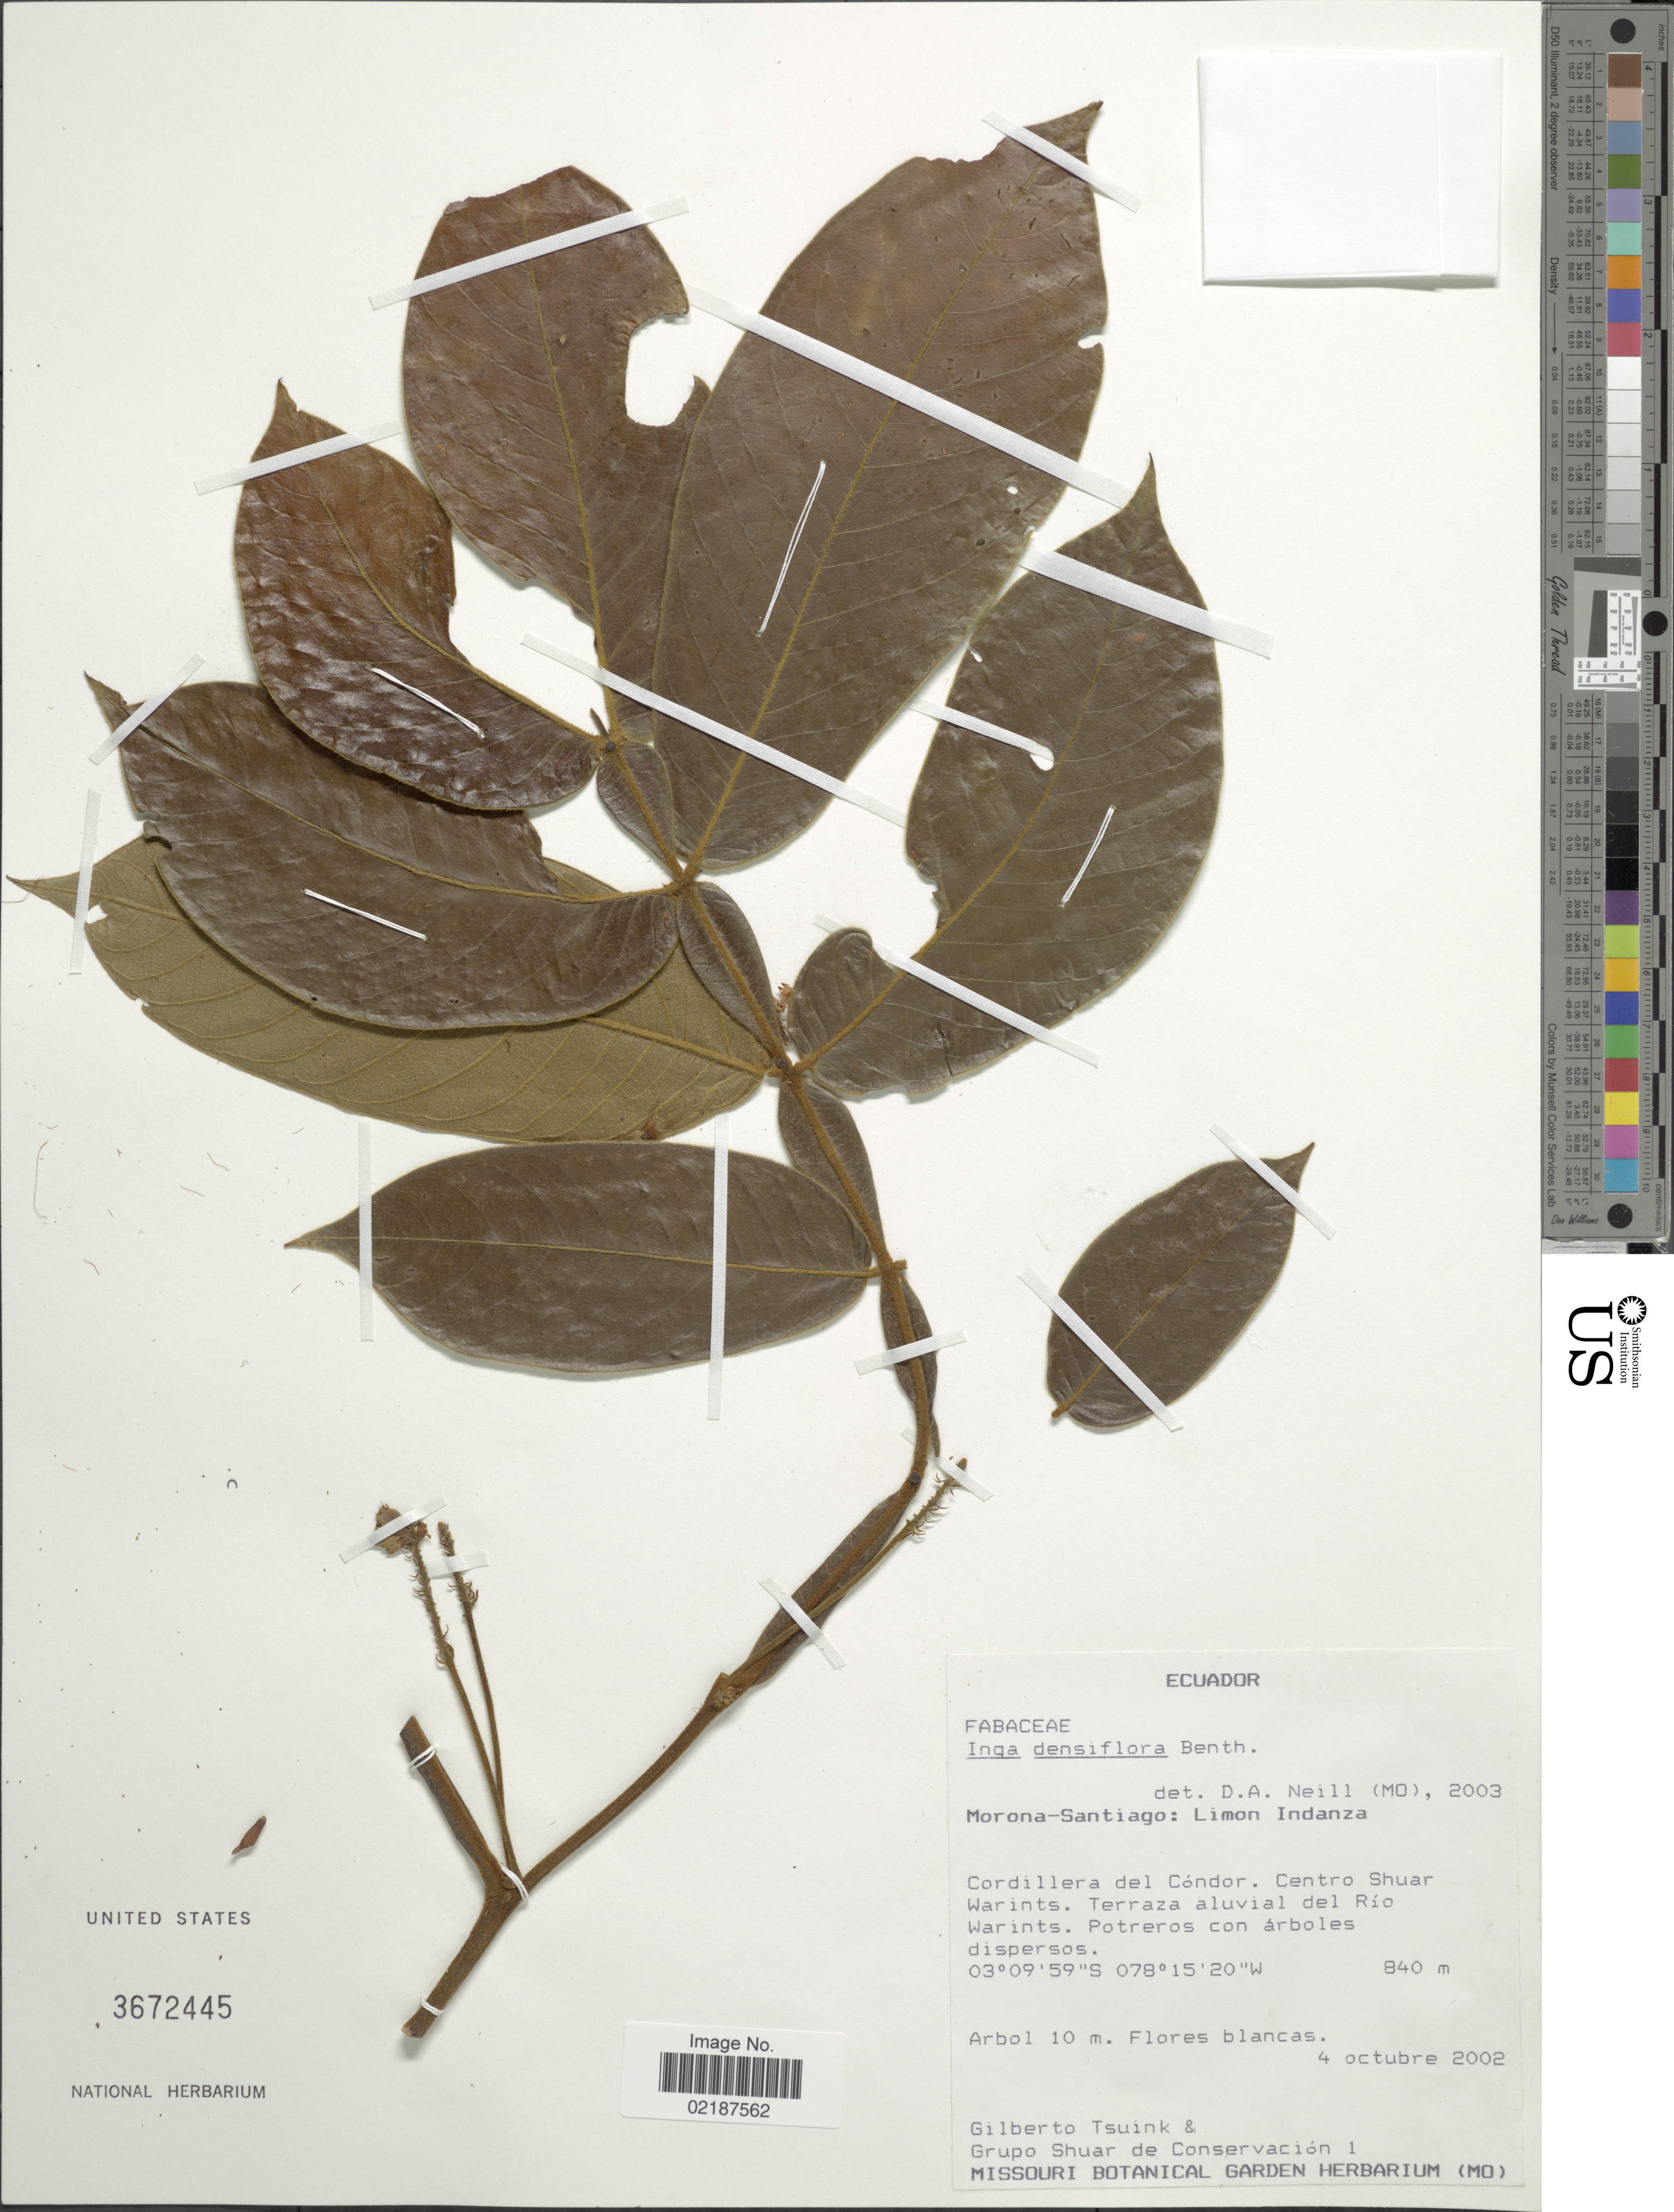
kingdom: Plantae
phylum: Tracheophyta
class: Magnoliopsida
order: Fabales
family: Fabaceae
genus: Inga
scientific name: Inga densiflora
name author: Benth.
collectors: G. Tsuink & Grupo Shuar de conservación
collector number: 1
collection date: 2002-10-04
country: Ecuador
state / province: Morona-Santiago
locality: Limon Indanza: Cordillera del Condor. Centro Shuar Warints. Terraza aluvial del Rio Warints.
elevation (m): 840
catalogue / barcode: US 3672445